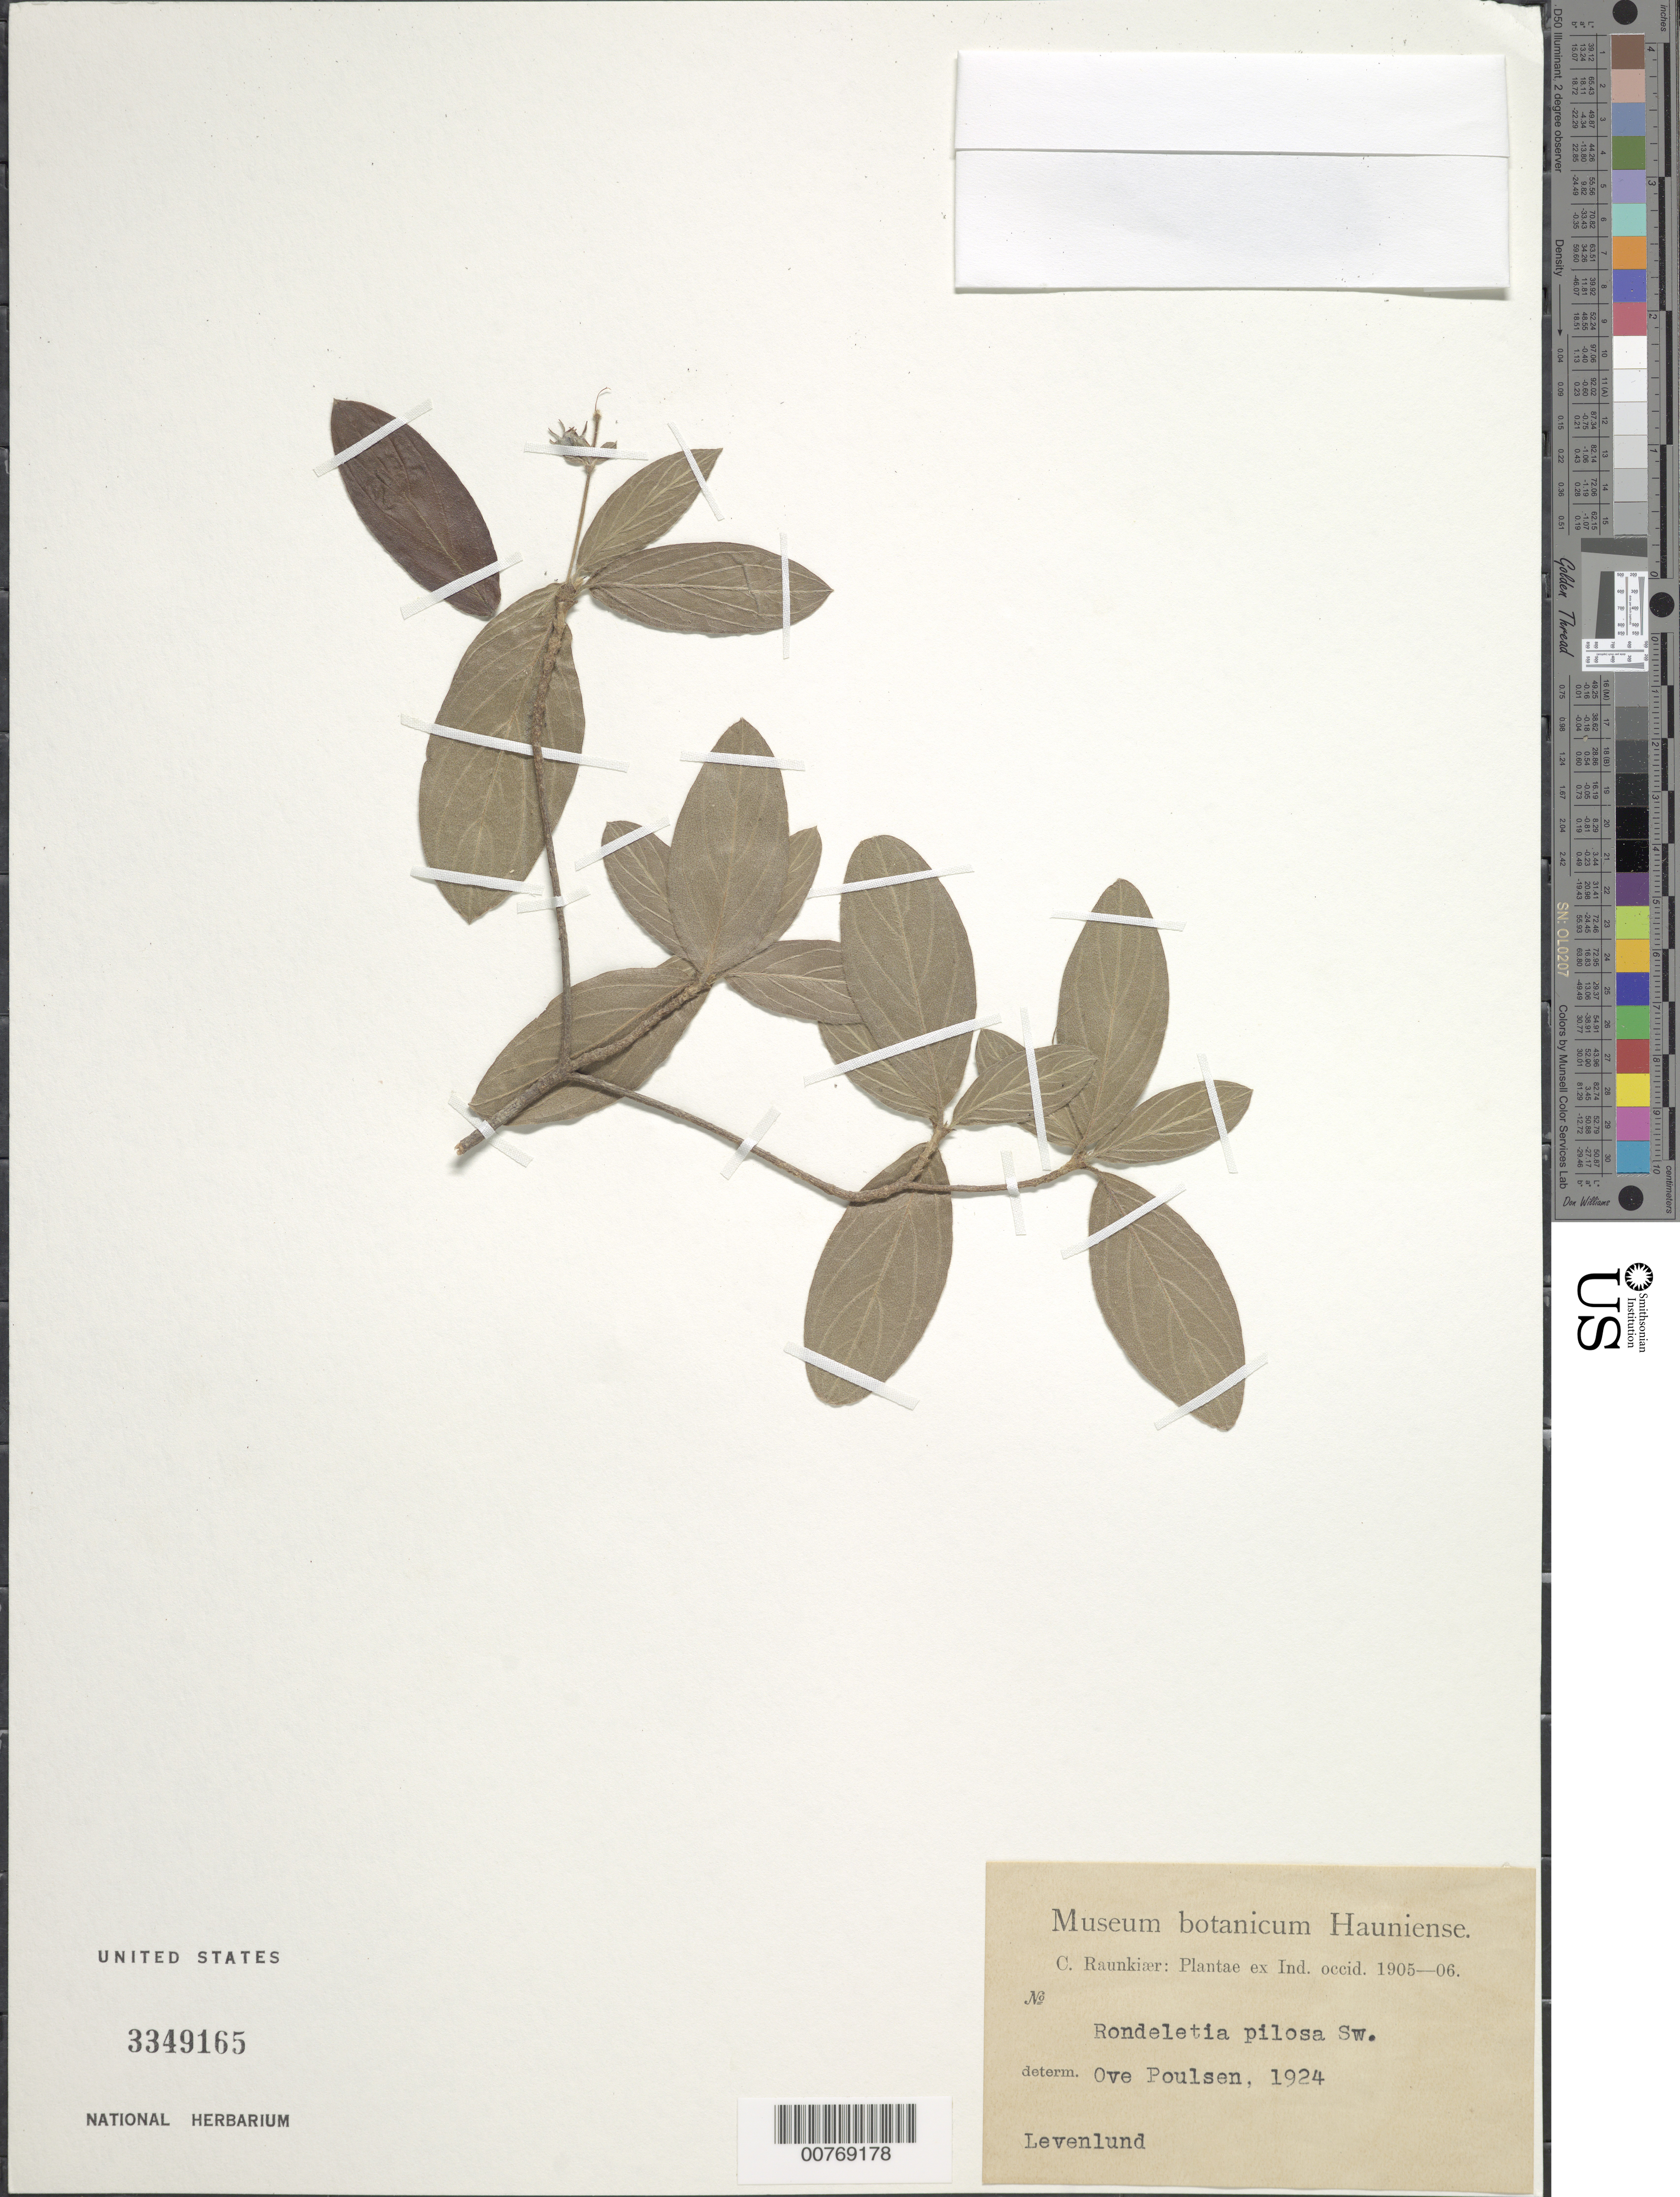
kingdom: Plantae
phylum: Tracheophyta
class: Magnoliopsida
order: Gentianales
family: Rubiaceae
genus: Rondeletia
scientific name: Rondeletia pilosa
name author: Sw.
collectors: C. Raunkiær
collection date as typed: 1905 to -- --- 1906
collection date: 1905/1906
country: U.S. Virgin Islands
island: St. Thomas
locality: Levenlund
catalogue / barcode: US 3349165